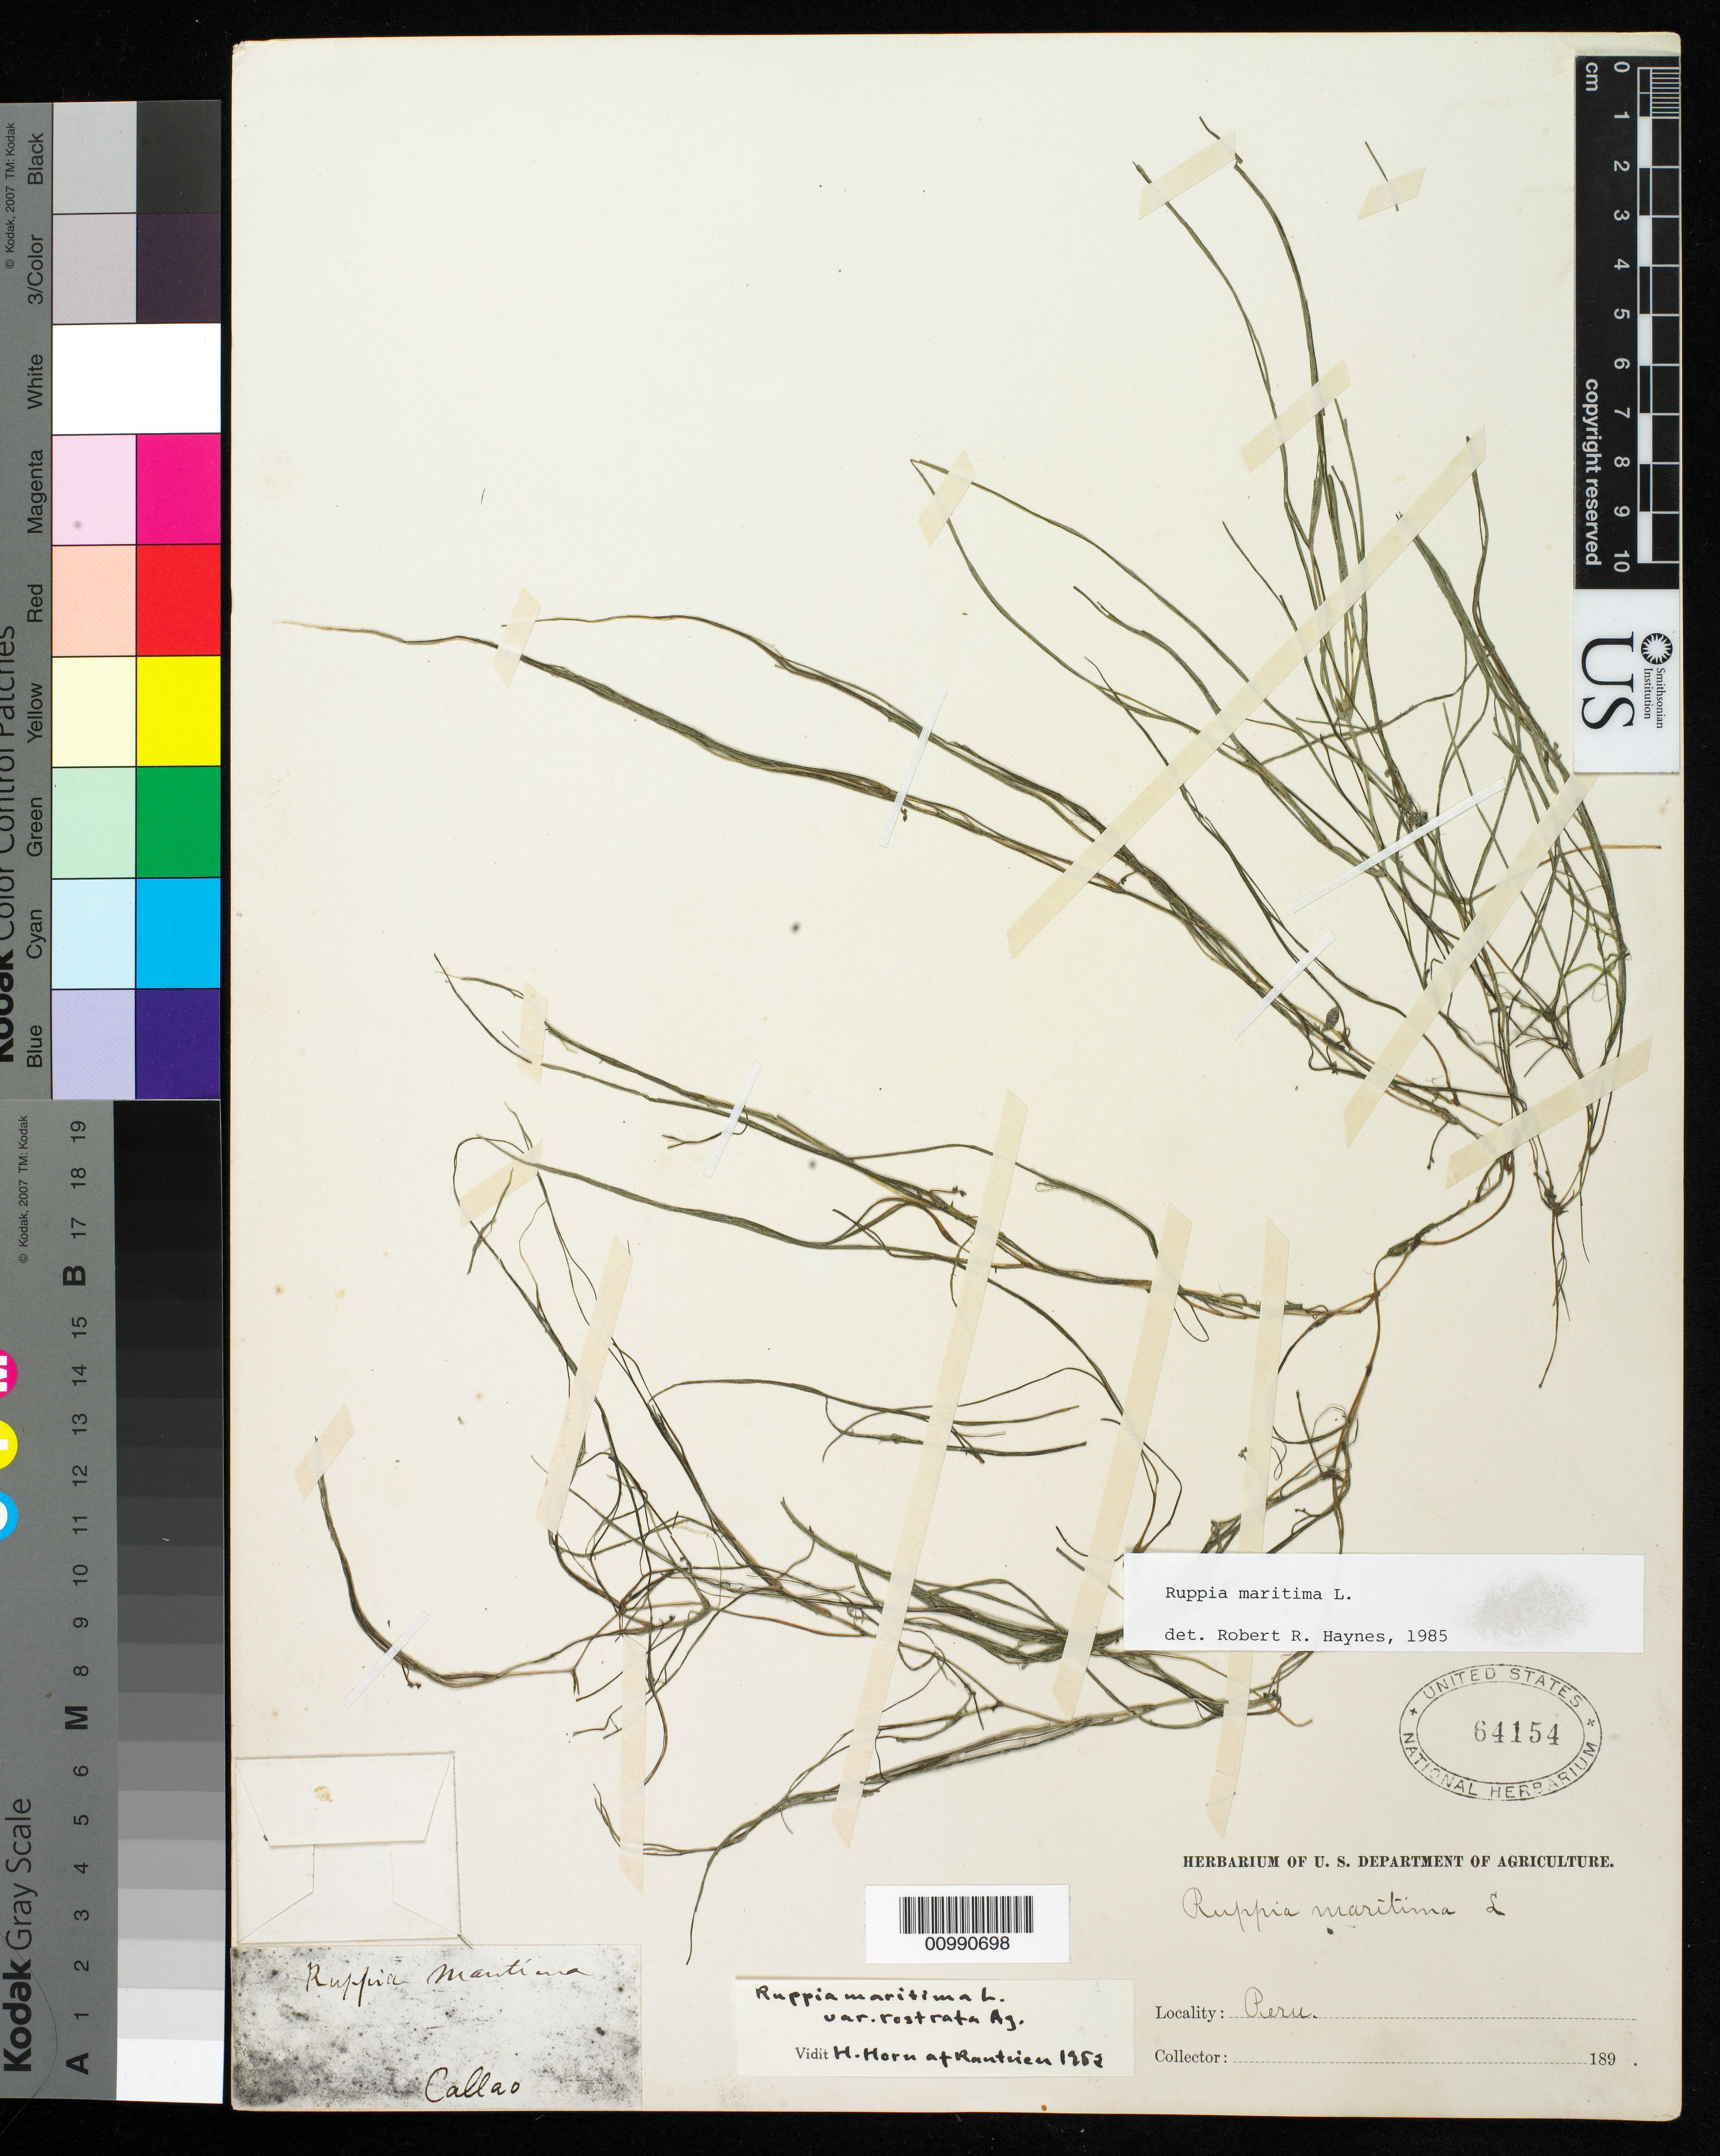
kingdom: Plantae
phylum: Tracheophyta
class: Liliopsida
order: Alismatales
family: Ruppiaceae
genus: Ruppia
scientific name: Ruppia maritima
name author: L.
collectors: Wilkes Explor. Exped.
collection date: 1838/1842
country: Peru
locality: Peru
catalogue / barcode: US 64154